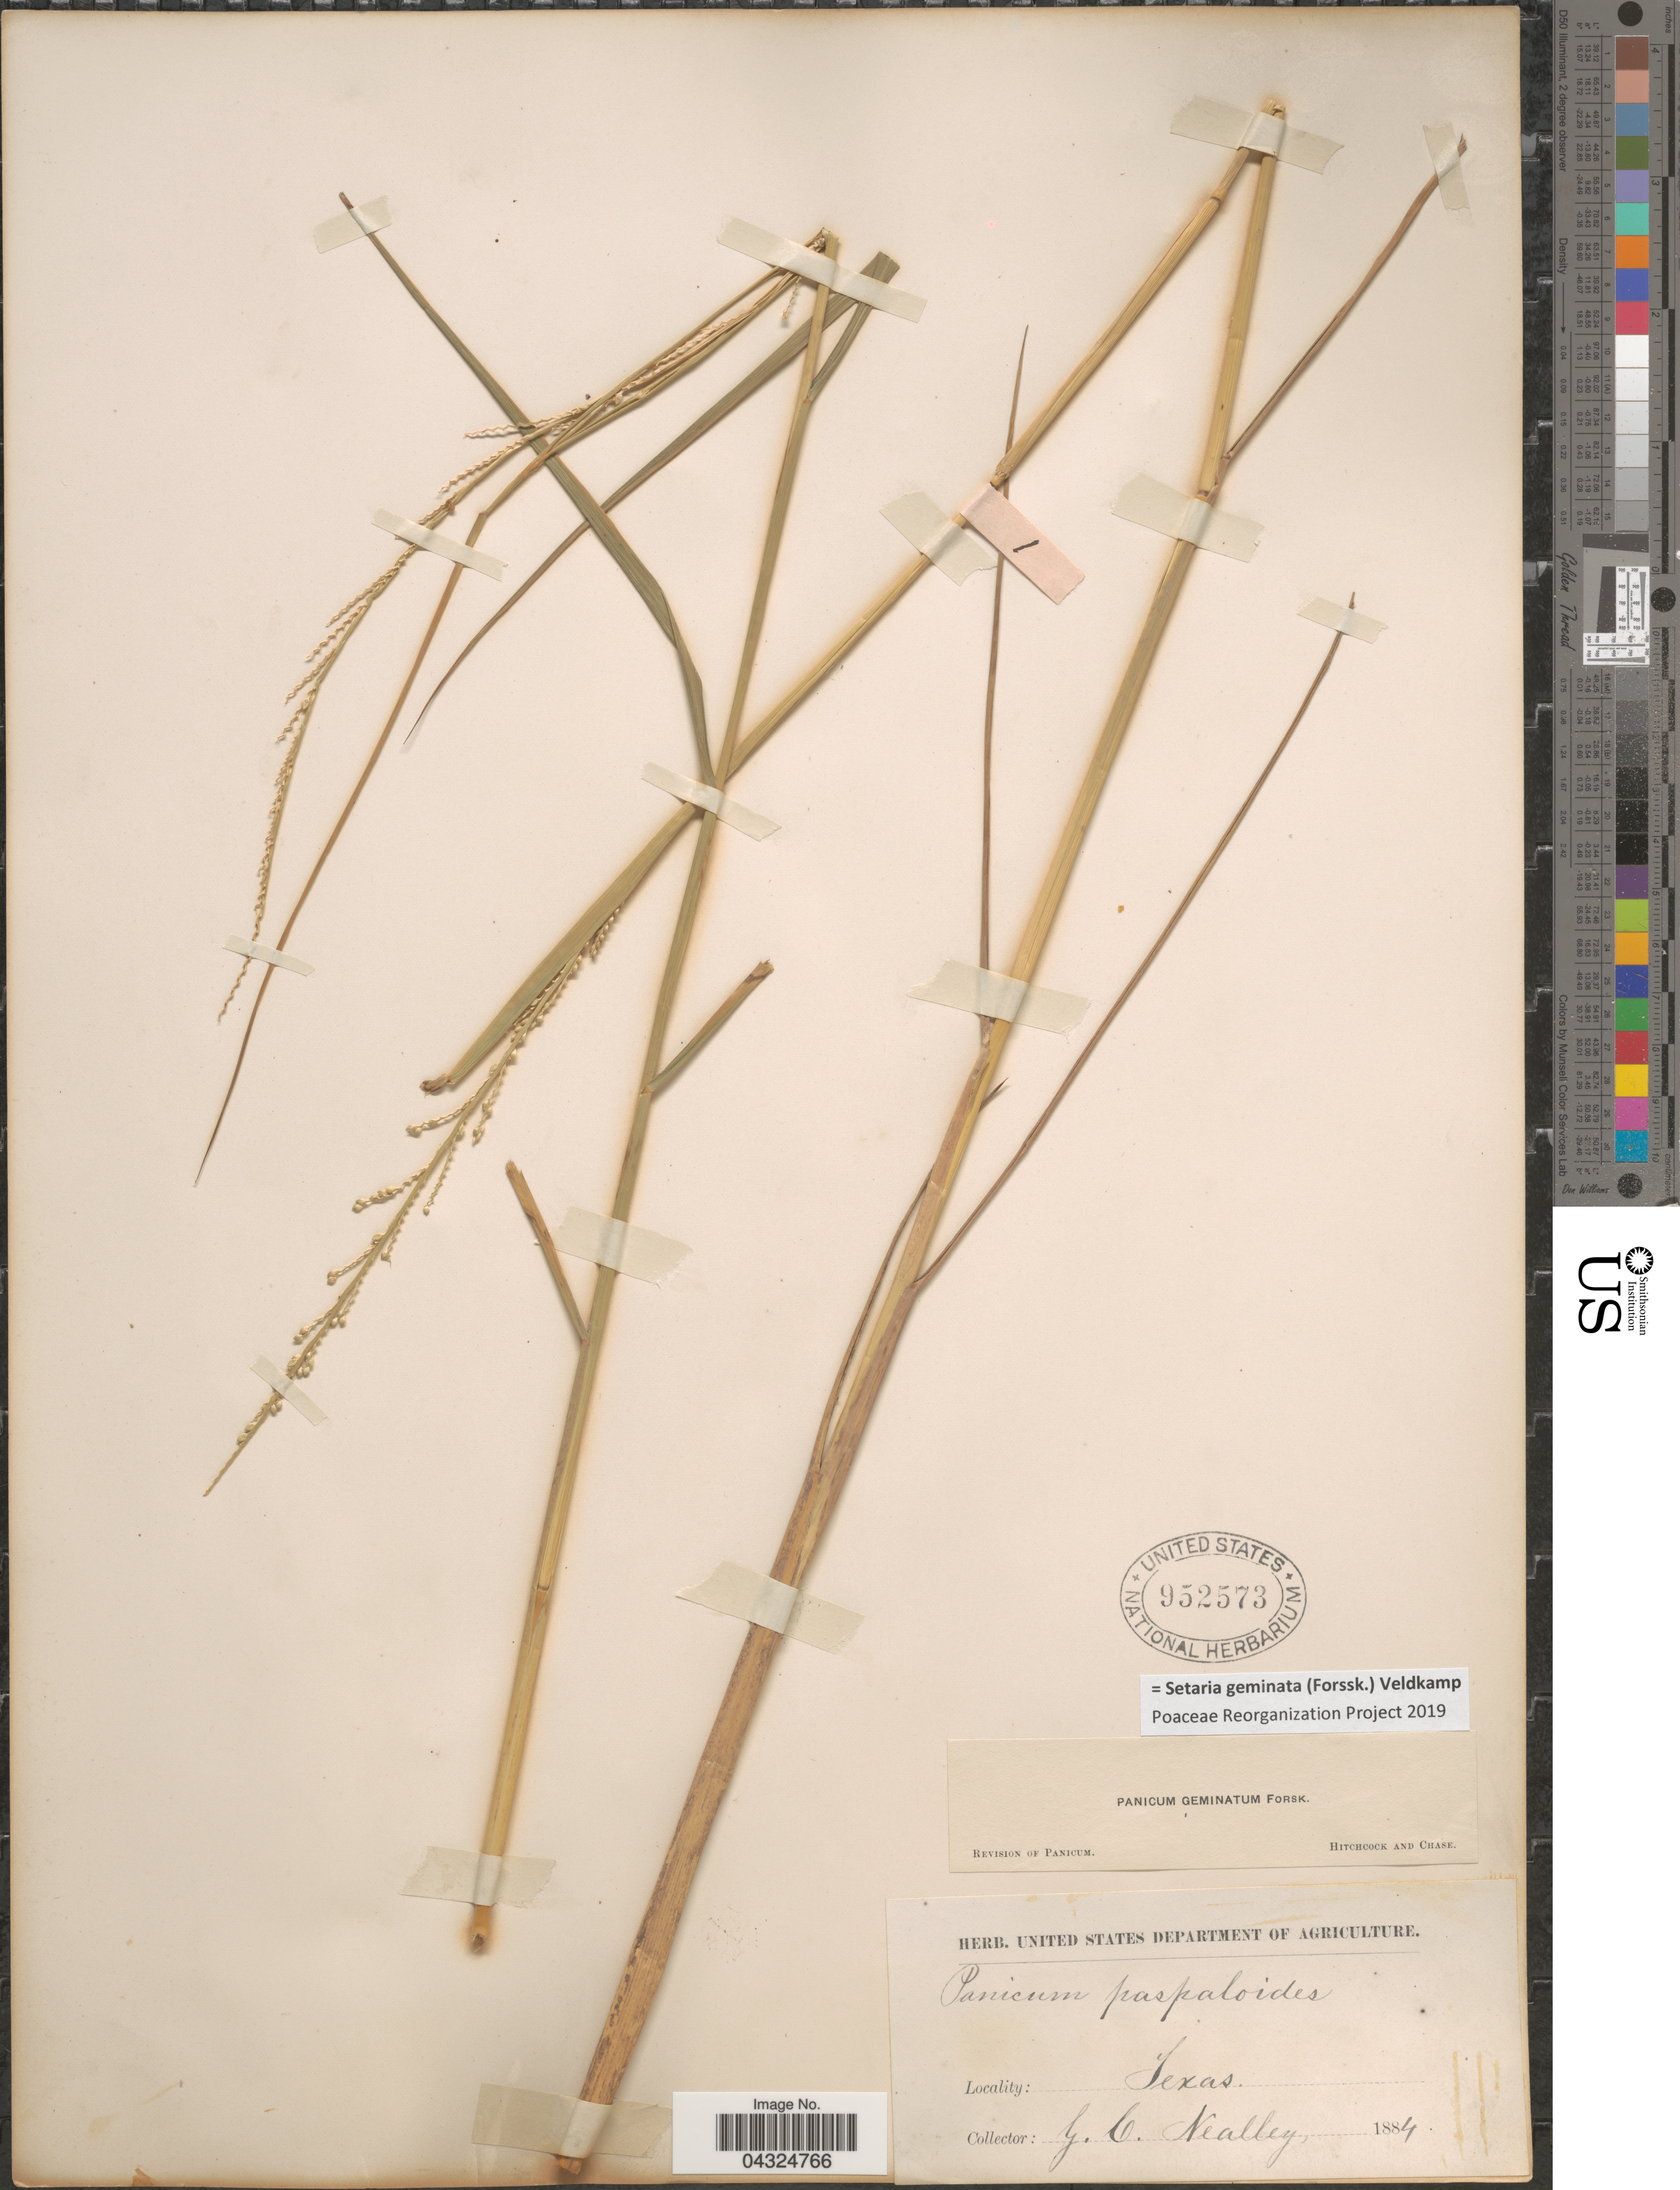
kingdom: Plantae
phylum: Tracheophyta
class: Liliopsida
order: Poales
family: Poaceae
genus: Setaria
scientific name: Setaria geminata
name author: (Forssk.) Veldkamp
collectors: G. C. Nealley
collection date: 1884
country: United States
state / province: Texas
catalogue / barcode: US 952573